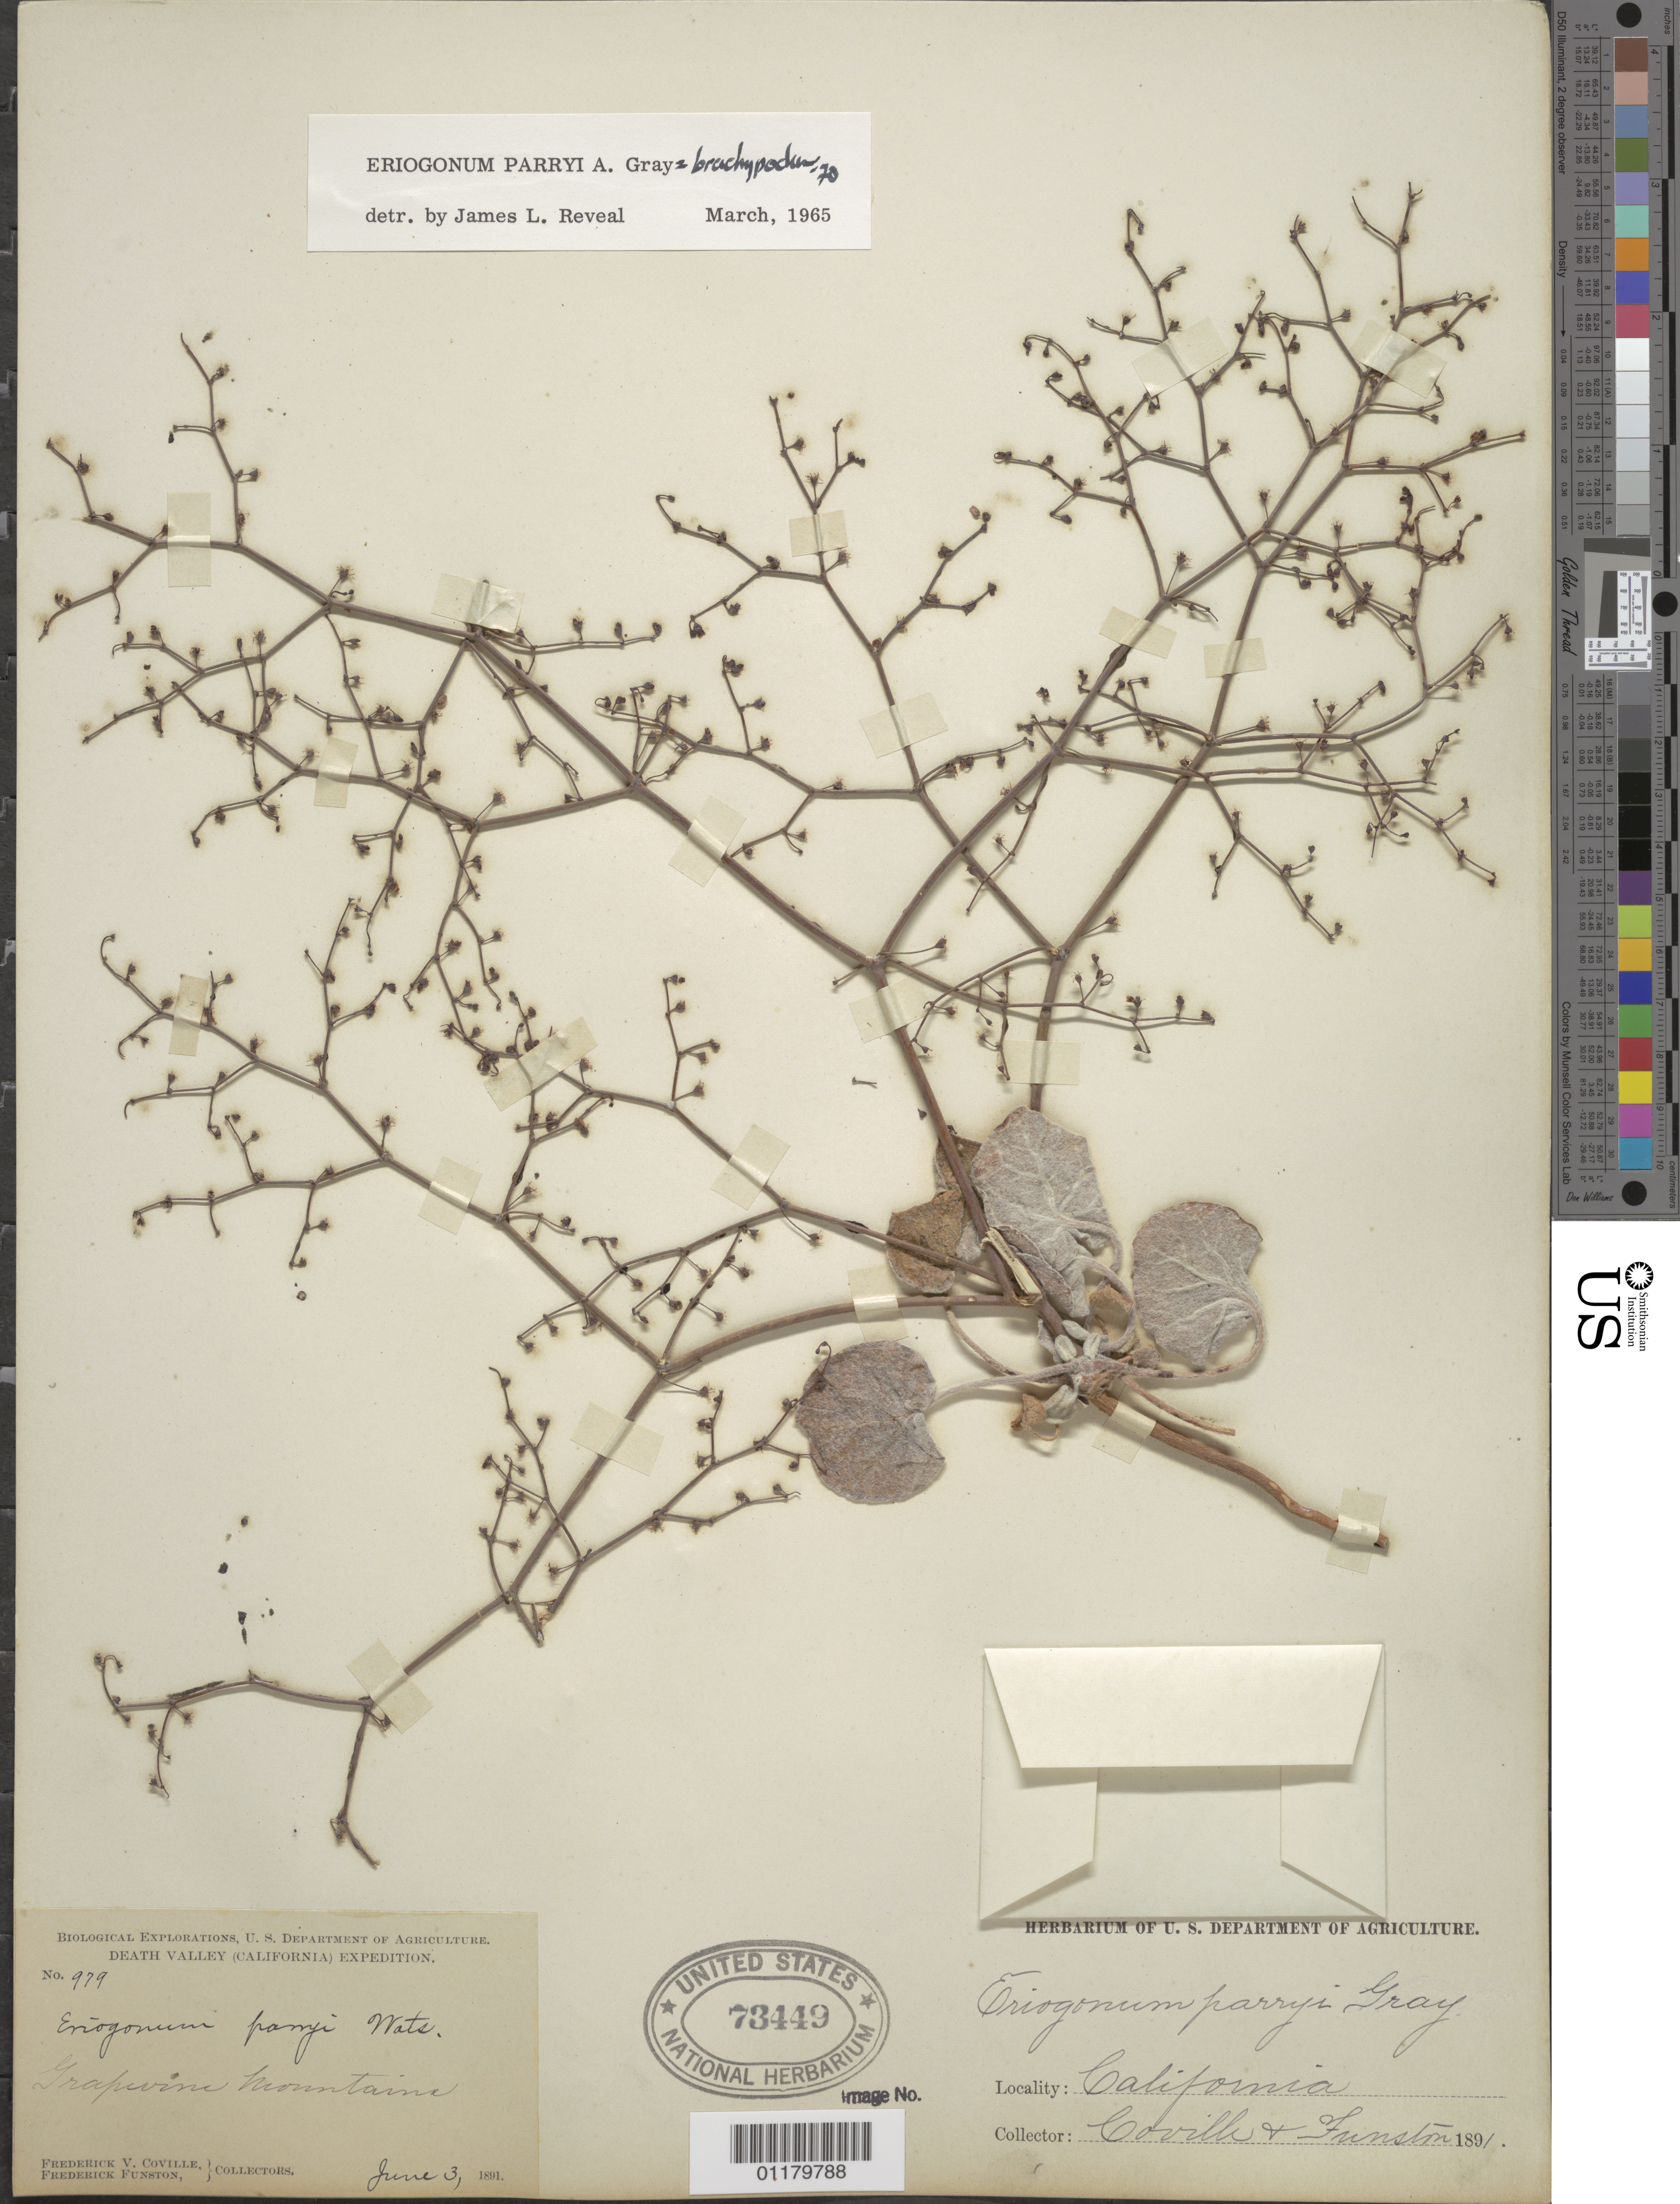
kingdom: Plantae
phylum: Tracheophyta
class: Magnoliopsida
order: Caryophyllales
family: Polygonaceae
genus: Eriogonum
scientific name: Eriogonum parryi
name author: A. Gray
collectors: F. V. Coville & F. Funston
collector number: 979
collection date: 1891-06-03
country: United States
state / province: California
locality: Grapevine Mountains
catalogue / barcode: US 73449